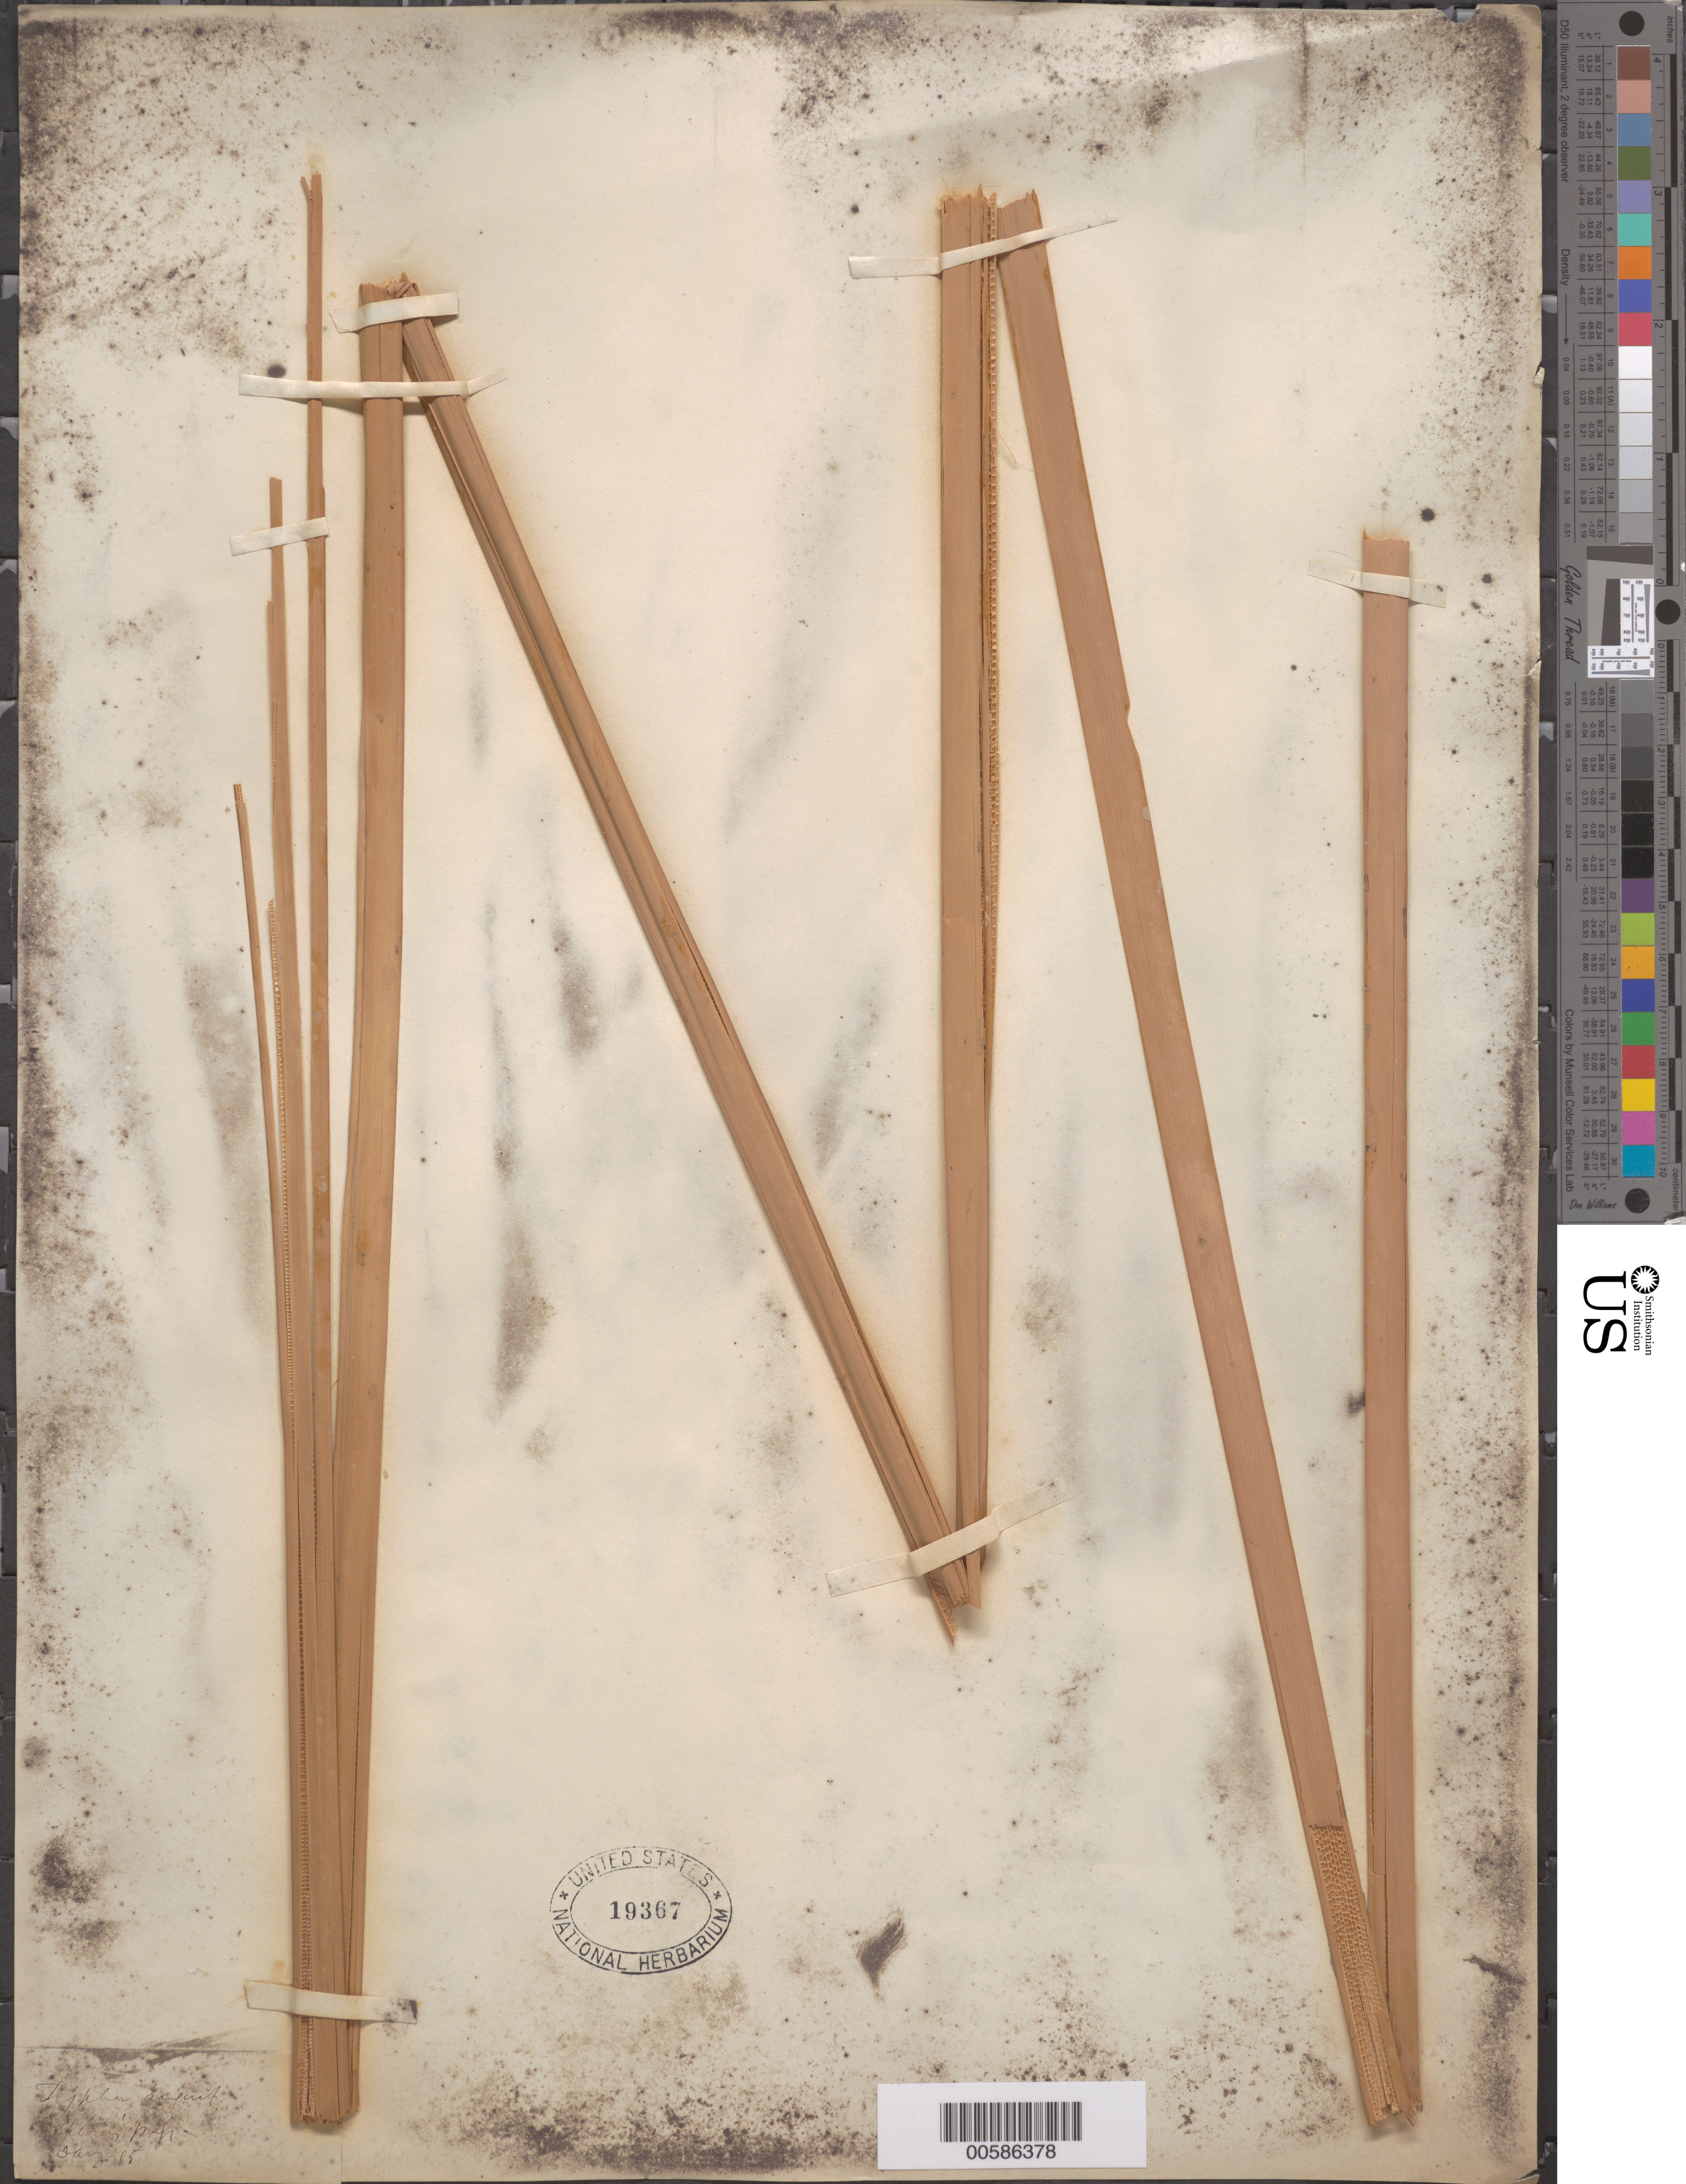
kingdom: Plantae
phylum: Tracheophyta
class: Liliopsida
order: Poales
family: Typhaceae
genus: Typha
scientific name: Typha angustifolia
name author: L.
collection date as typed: Jun 1865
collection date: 1865-06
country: United States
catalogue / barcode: US 19367